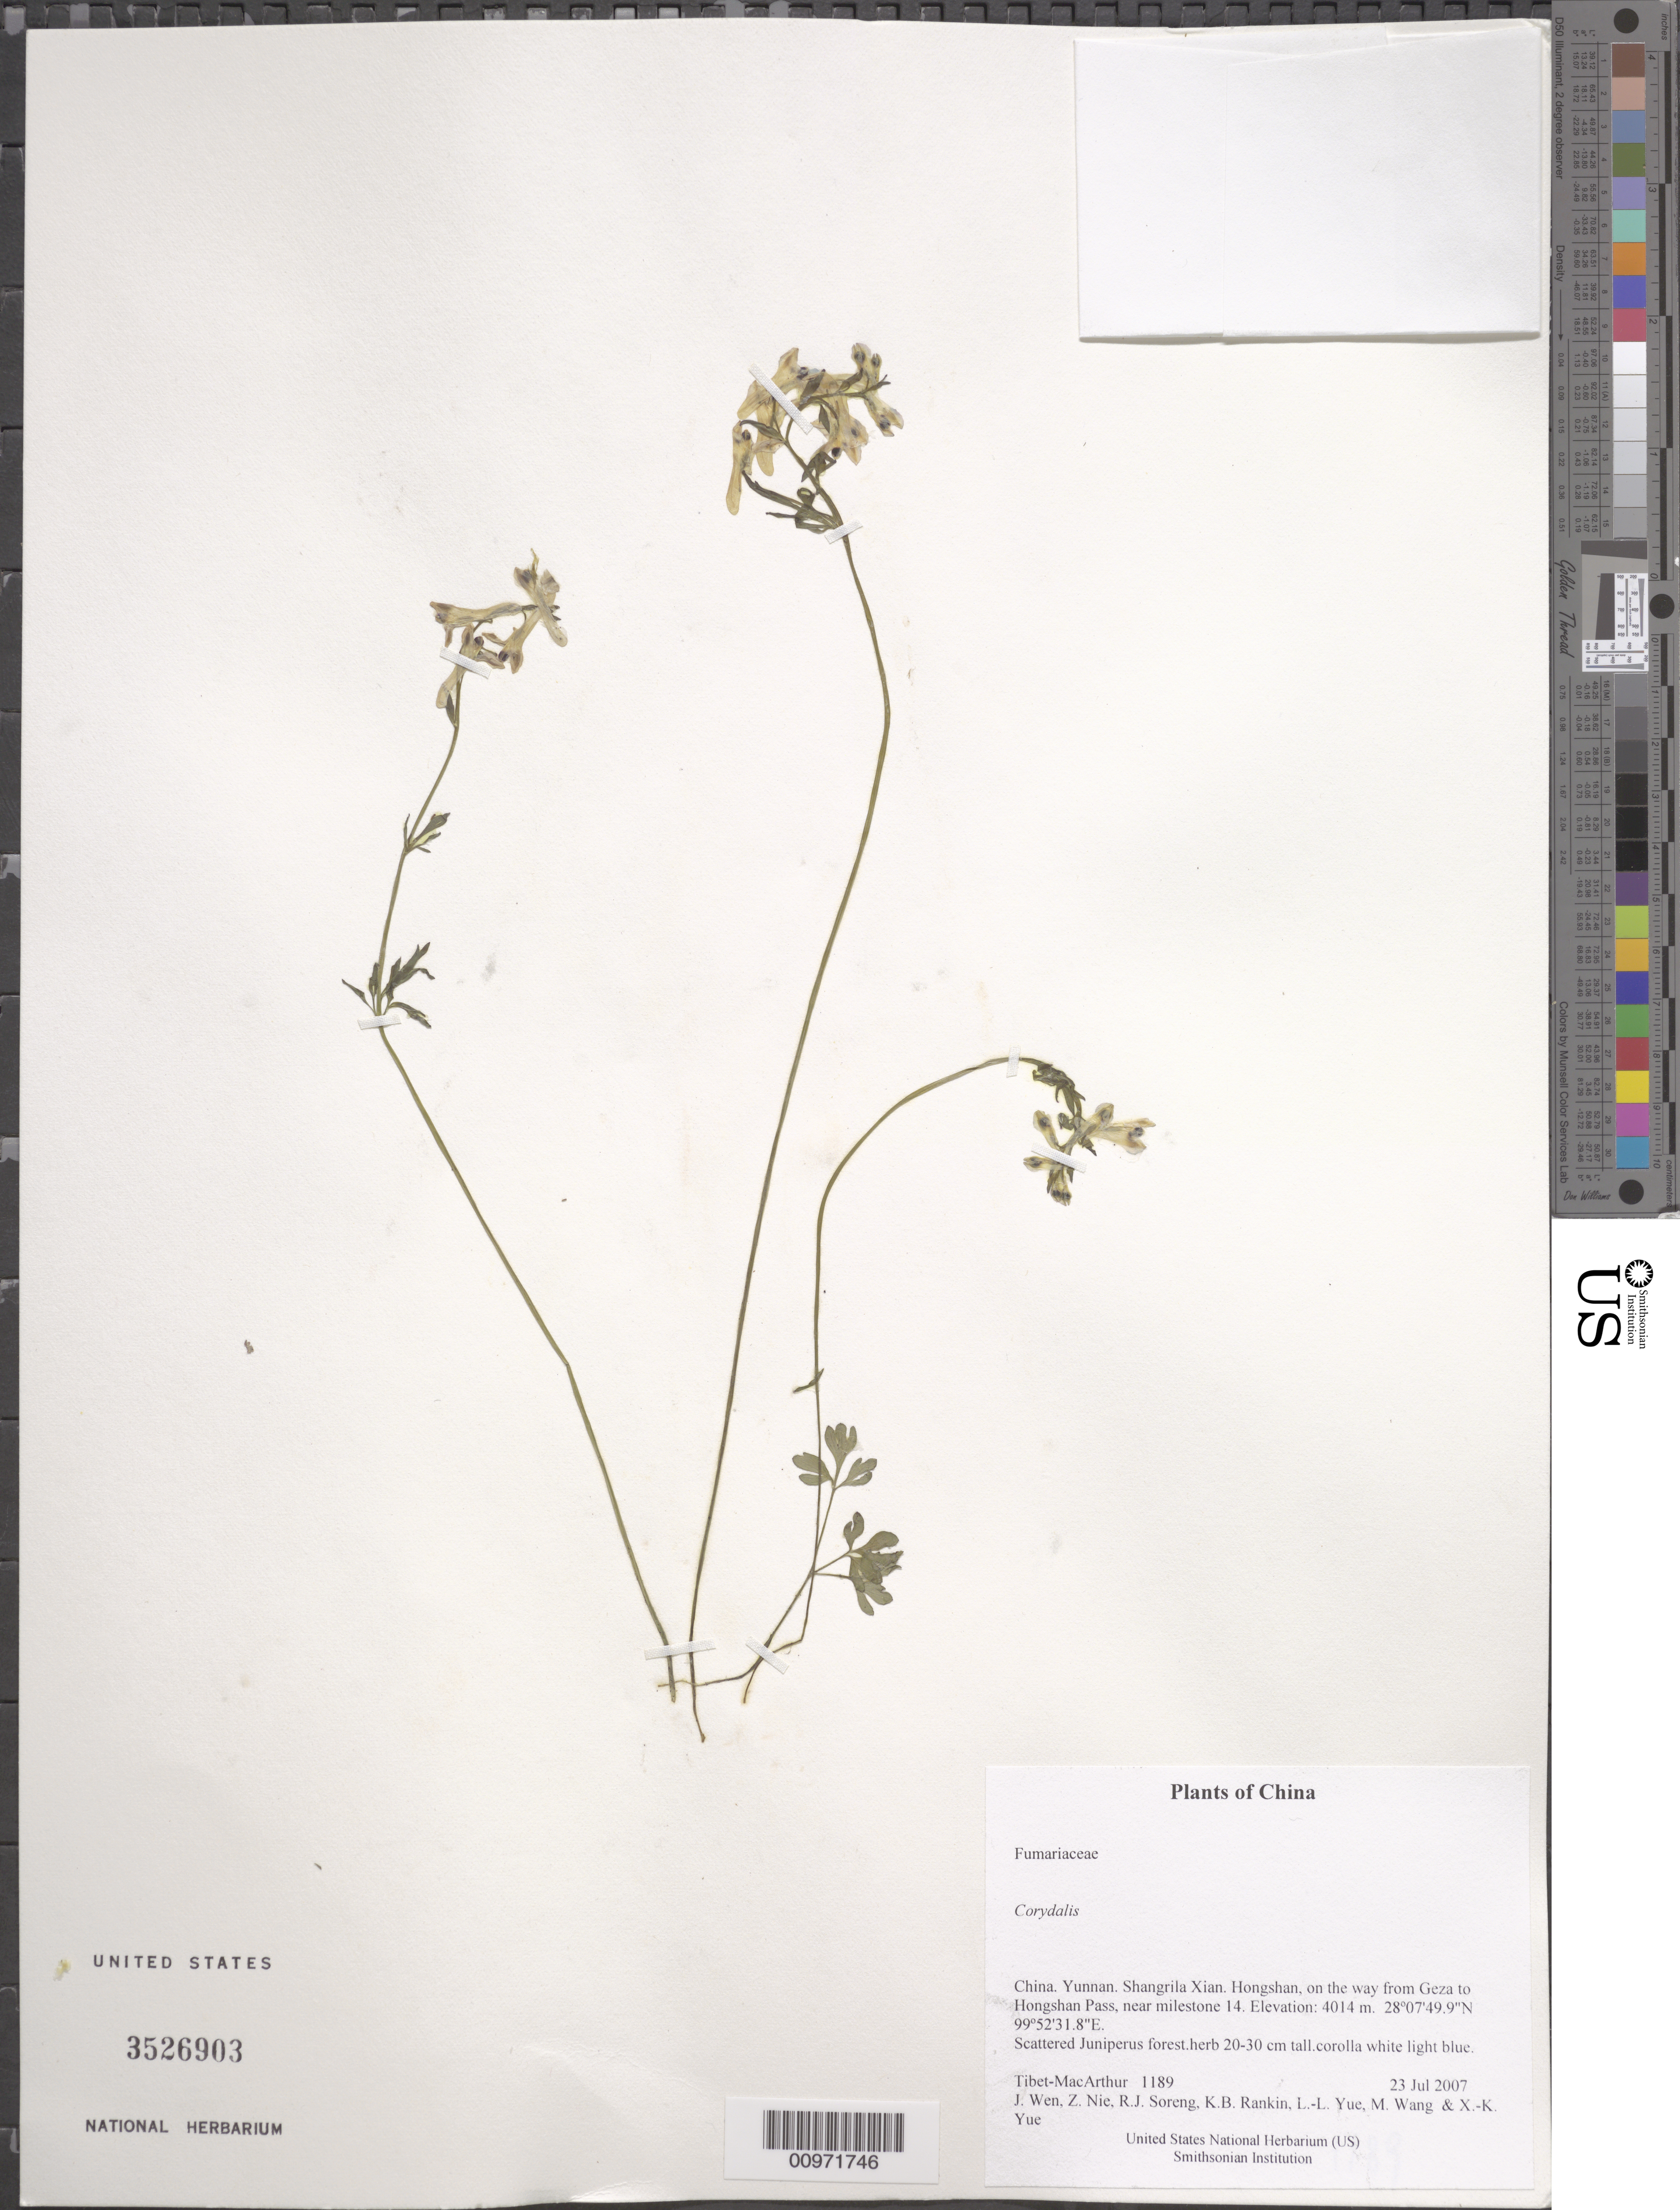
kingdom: Plantae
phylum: Tracheophyta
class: Magnoliopsida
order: Ranunculales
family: Papaveraceae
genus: Corydalis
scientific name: Corydalis sp.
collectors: Tibet-MacArthur, J. Wen, Z. Nie, R. J. Soreng, K. Rankin, L. Yue, M. Wang & X. Yue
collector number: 1189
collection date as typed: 23 Jul 2007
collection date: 2007-07-23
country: China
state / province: Yunnan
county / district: Shangrila Xian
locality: Hongshan, on the way from Geza to Hongshan Pass, near milestone 14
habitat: Scattered Juniperus forest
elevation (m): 4014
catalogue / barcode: US 3526903